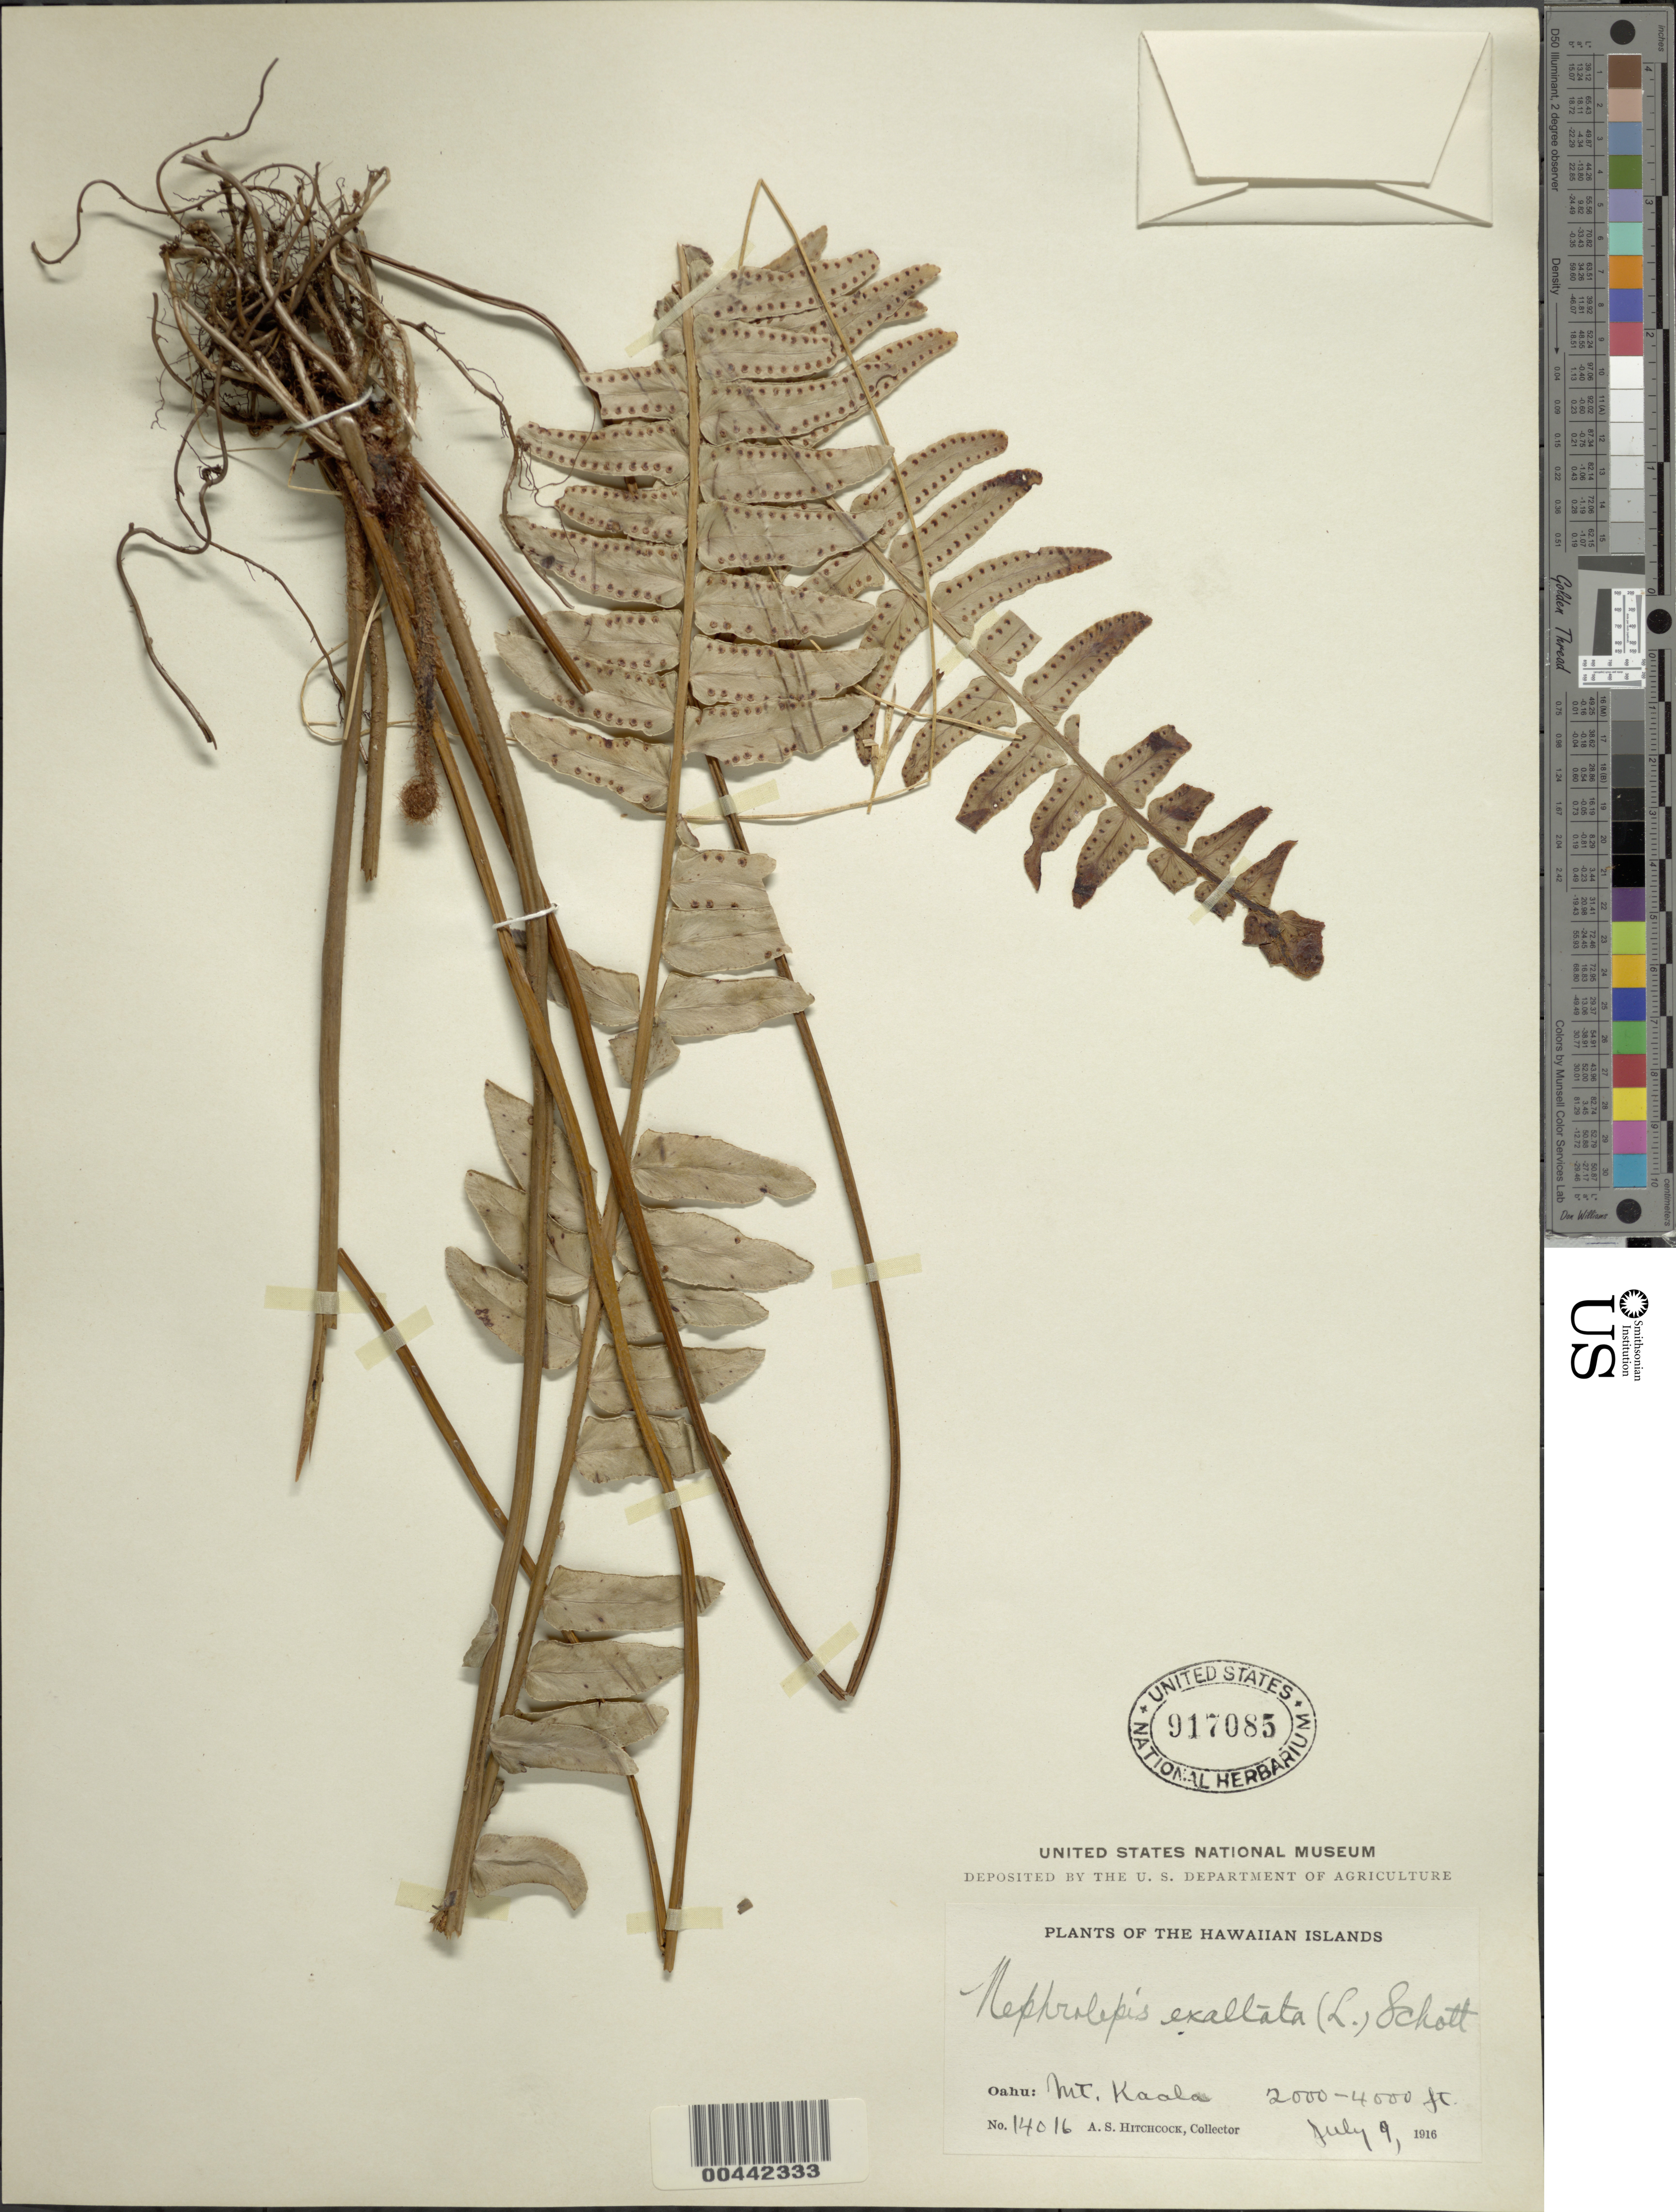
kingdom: Plantae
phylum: Tracheophyta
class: Polypodiopsida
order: Polypodiales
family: Nephrolepidaceae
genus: Nephrolepis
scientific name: Nephrolepis exaltata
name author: (L.) Schott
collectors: A. S. Hitchcock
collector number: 14016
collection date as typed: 9 Jul 1916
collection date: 1916-07-09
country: United States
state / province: Hawaii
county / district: Honolulu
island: Oahu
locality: Oahu, Mt. Kaala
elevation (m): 610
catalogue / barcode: US 917085